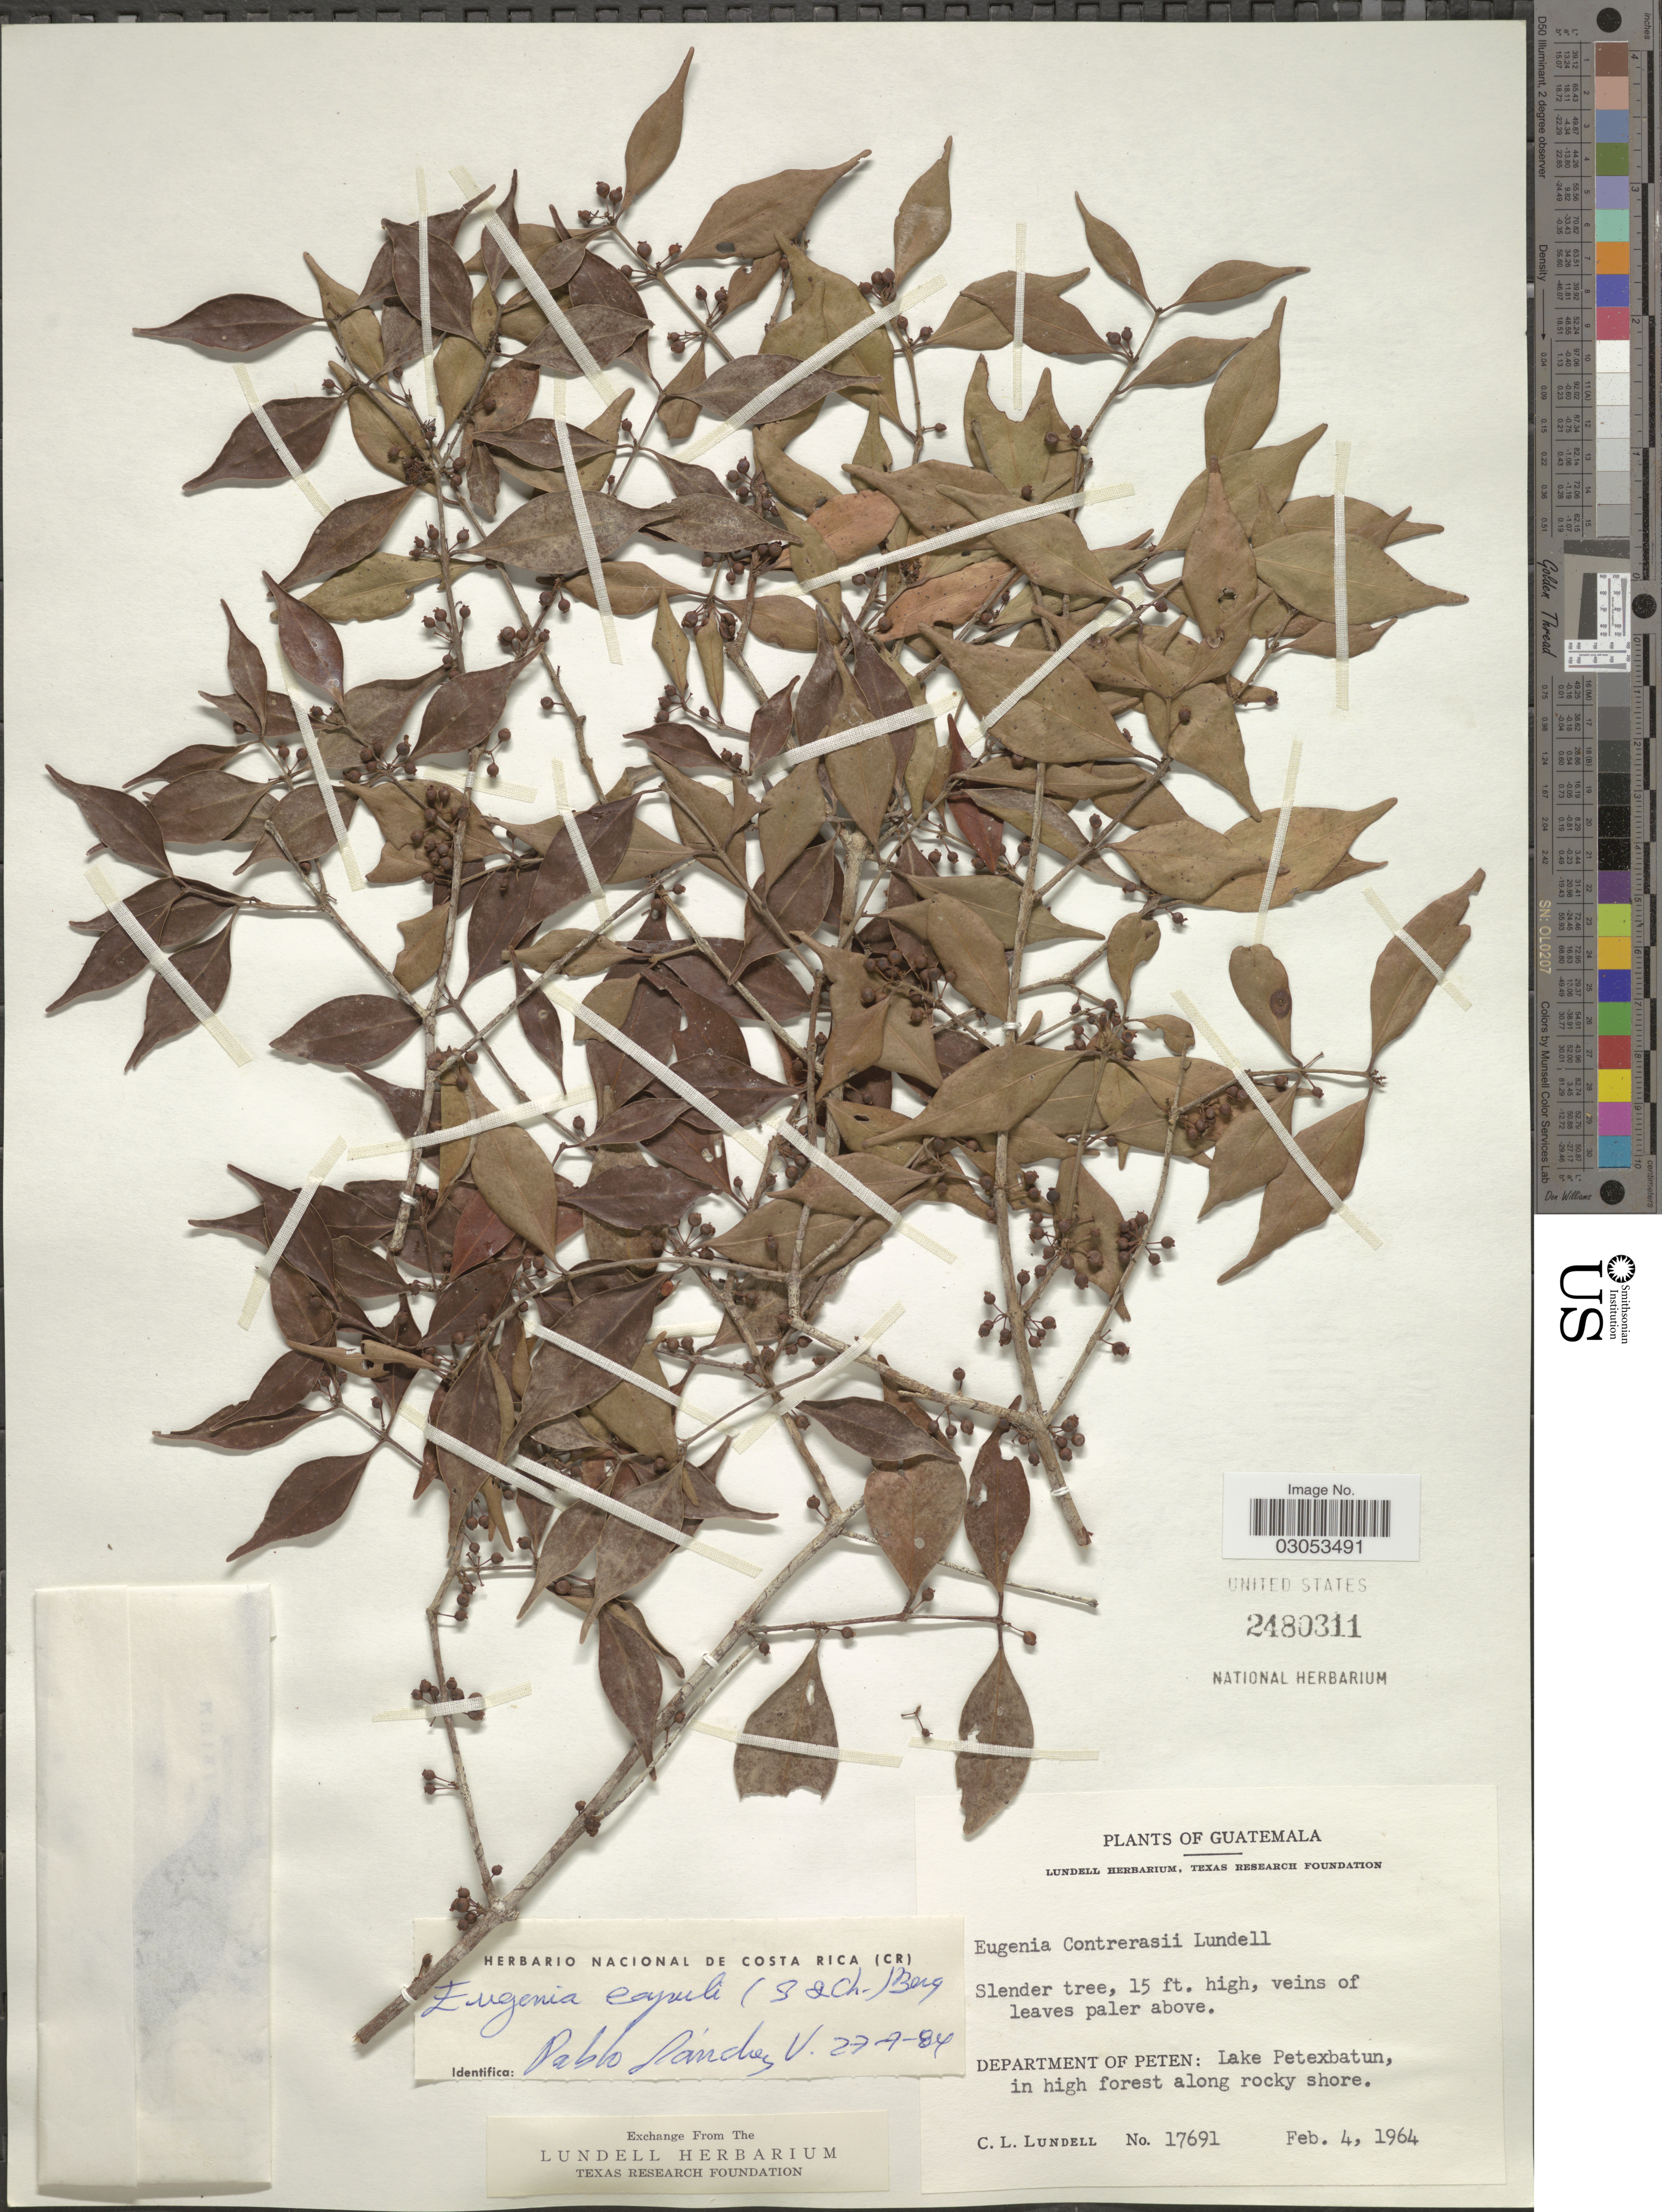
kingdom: Plantae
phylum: Tracheophyta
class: Magnoliopsida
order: Myrtales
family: Myrtaceae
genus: Eugenia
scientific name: Eugenia capuli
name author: (Schltdl. & Cham.) Hook. & Arn.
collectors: C. L. Lundell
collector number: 17691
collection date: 1964-02-04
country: Guatemala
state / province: El Petén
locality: Department of Peten: Lake Petexbatun, in high forest along rocky shore.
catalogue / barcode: US 2480311